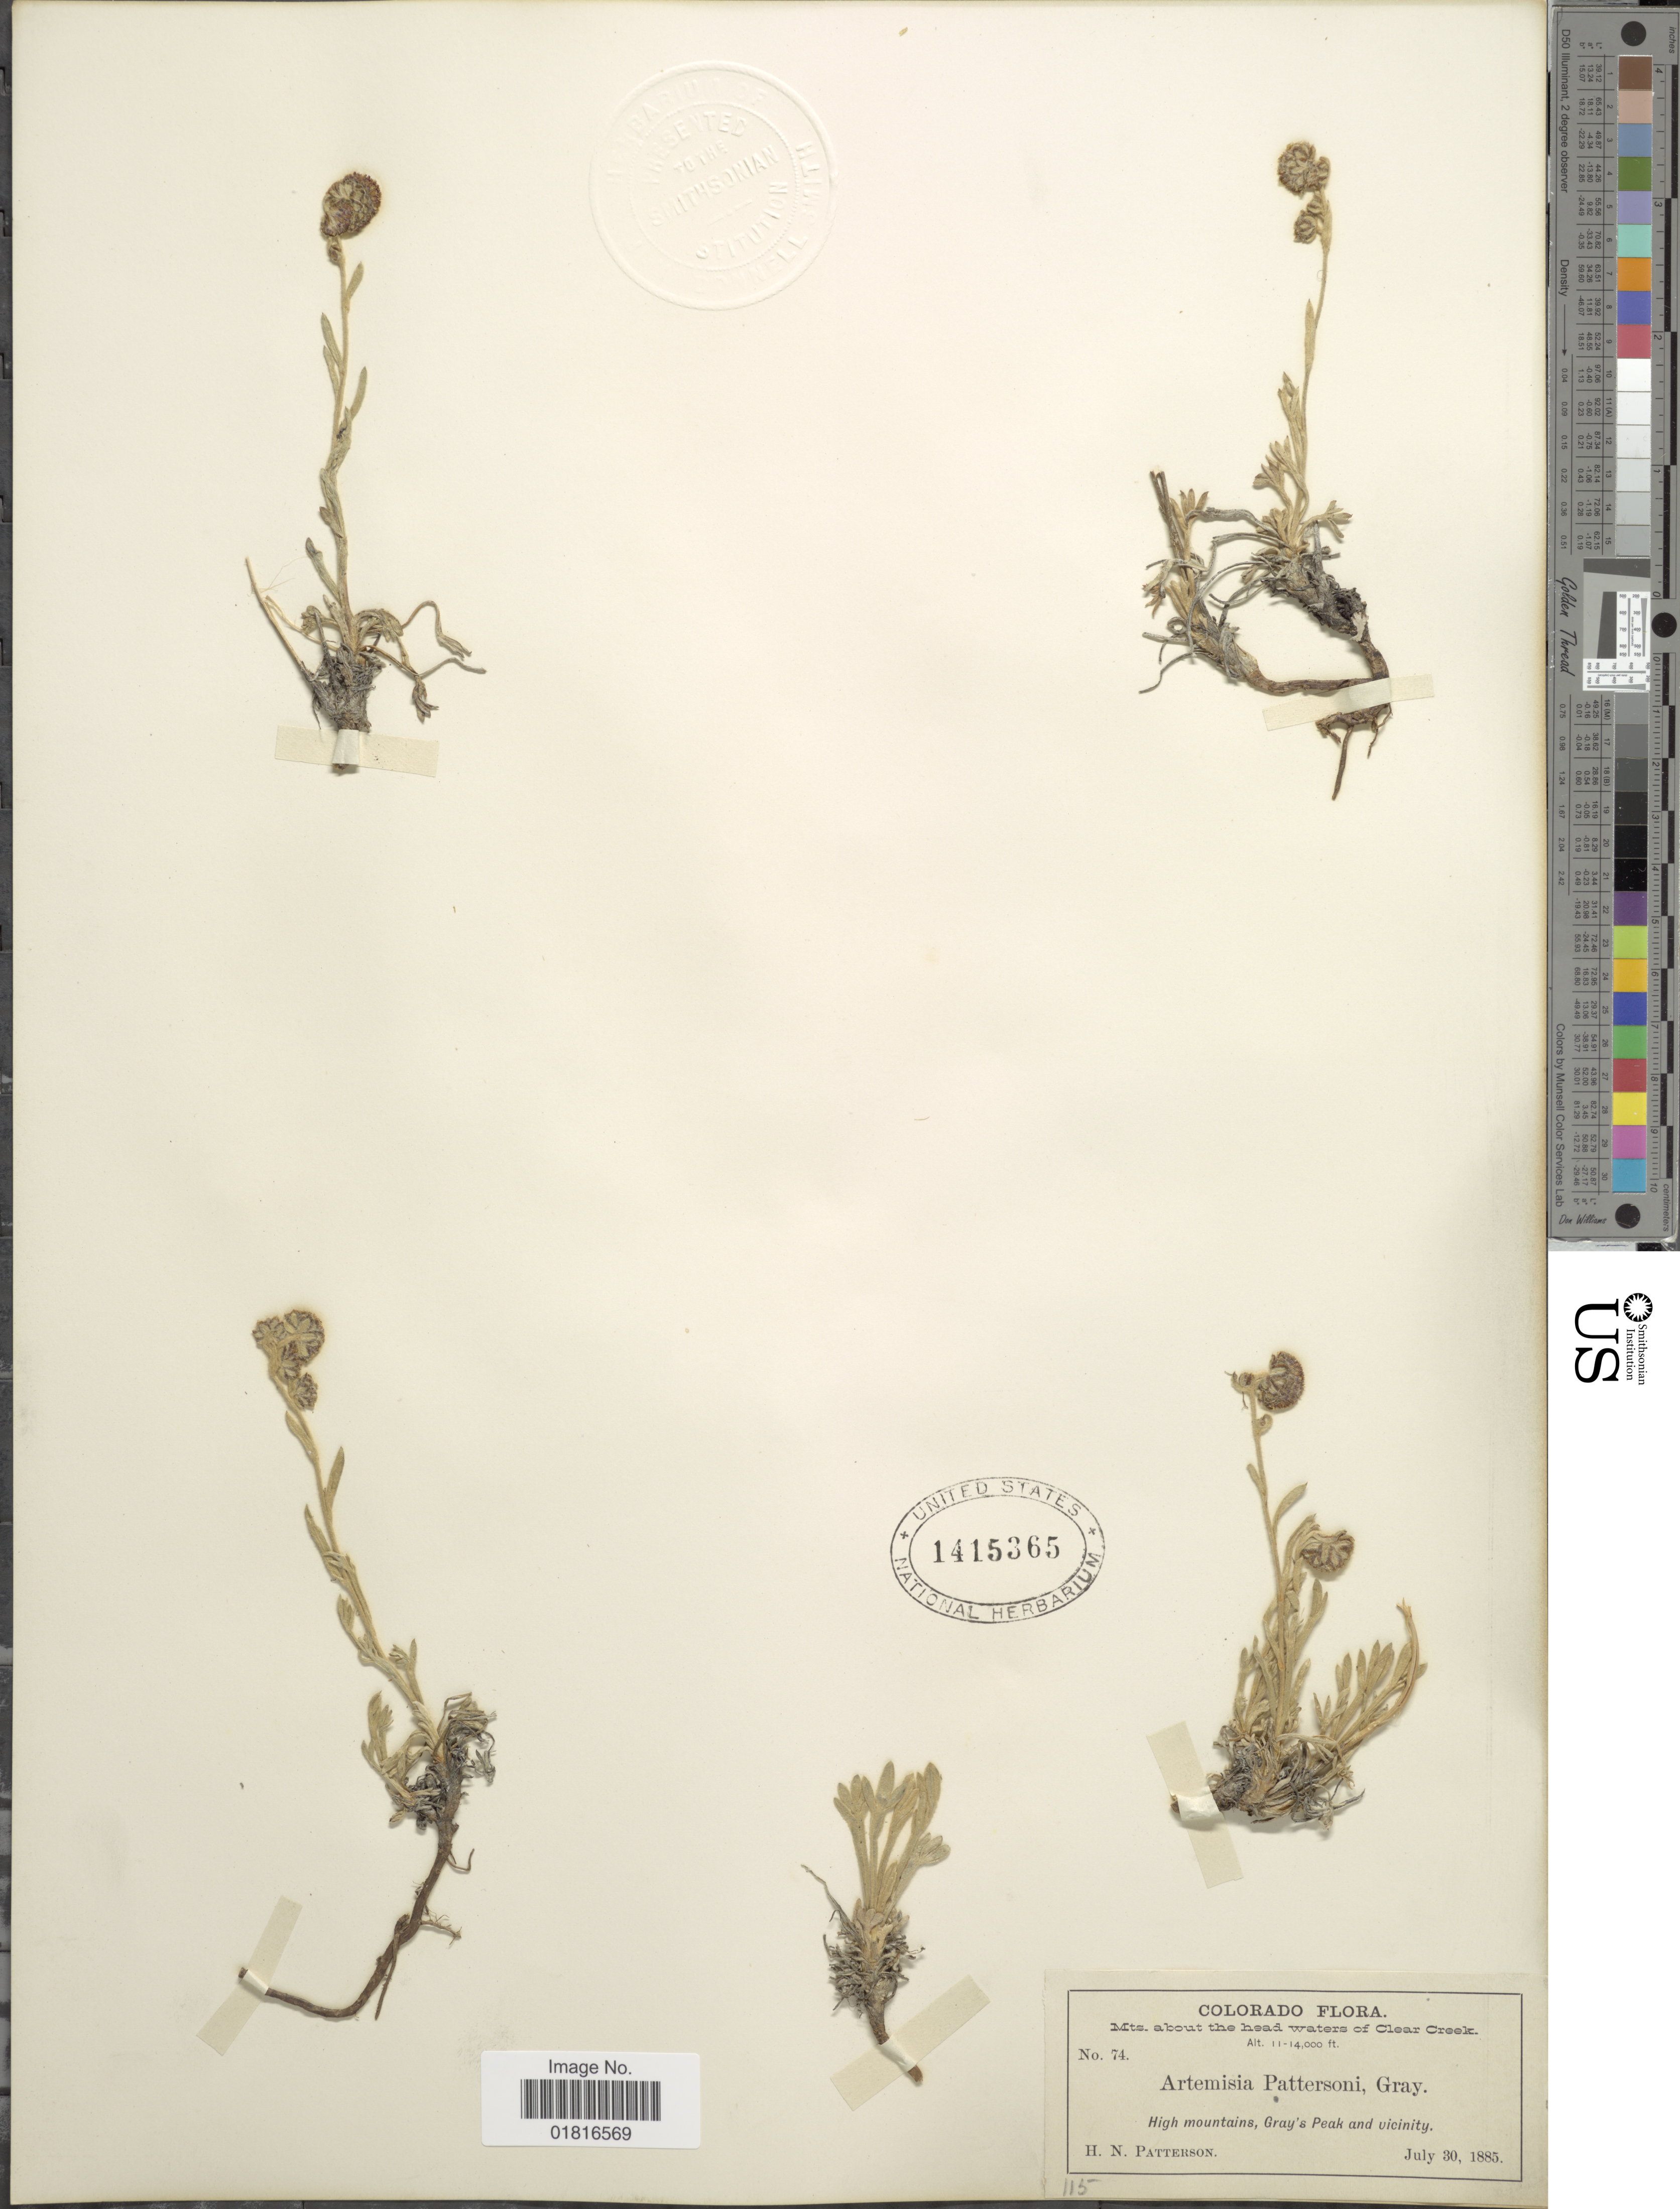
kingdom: Plantae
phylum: Tracheophyta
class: Magnoliopsida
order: Asterales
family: Asteraceae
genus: Artemisia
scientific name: Artemisia pattersonii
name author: A. Gray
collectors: H. N. Patterson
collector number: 74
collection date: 1885-07-30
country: United States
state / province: Colorado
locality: Mts about the head waters of Clear Creek, High mountains, Gray's Peak and vicinity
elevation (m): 3353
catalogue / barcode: US 1415365